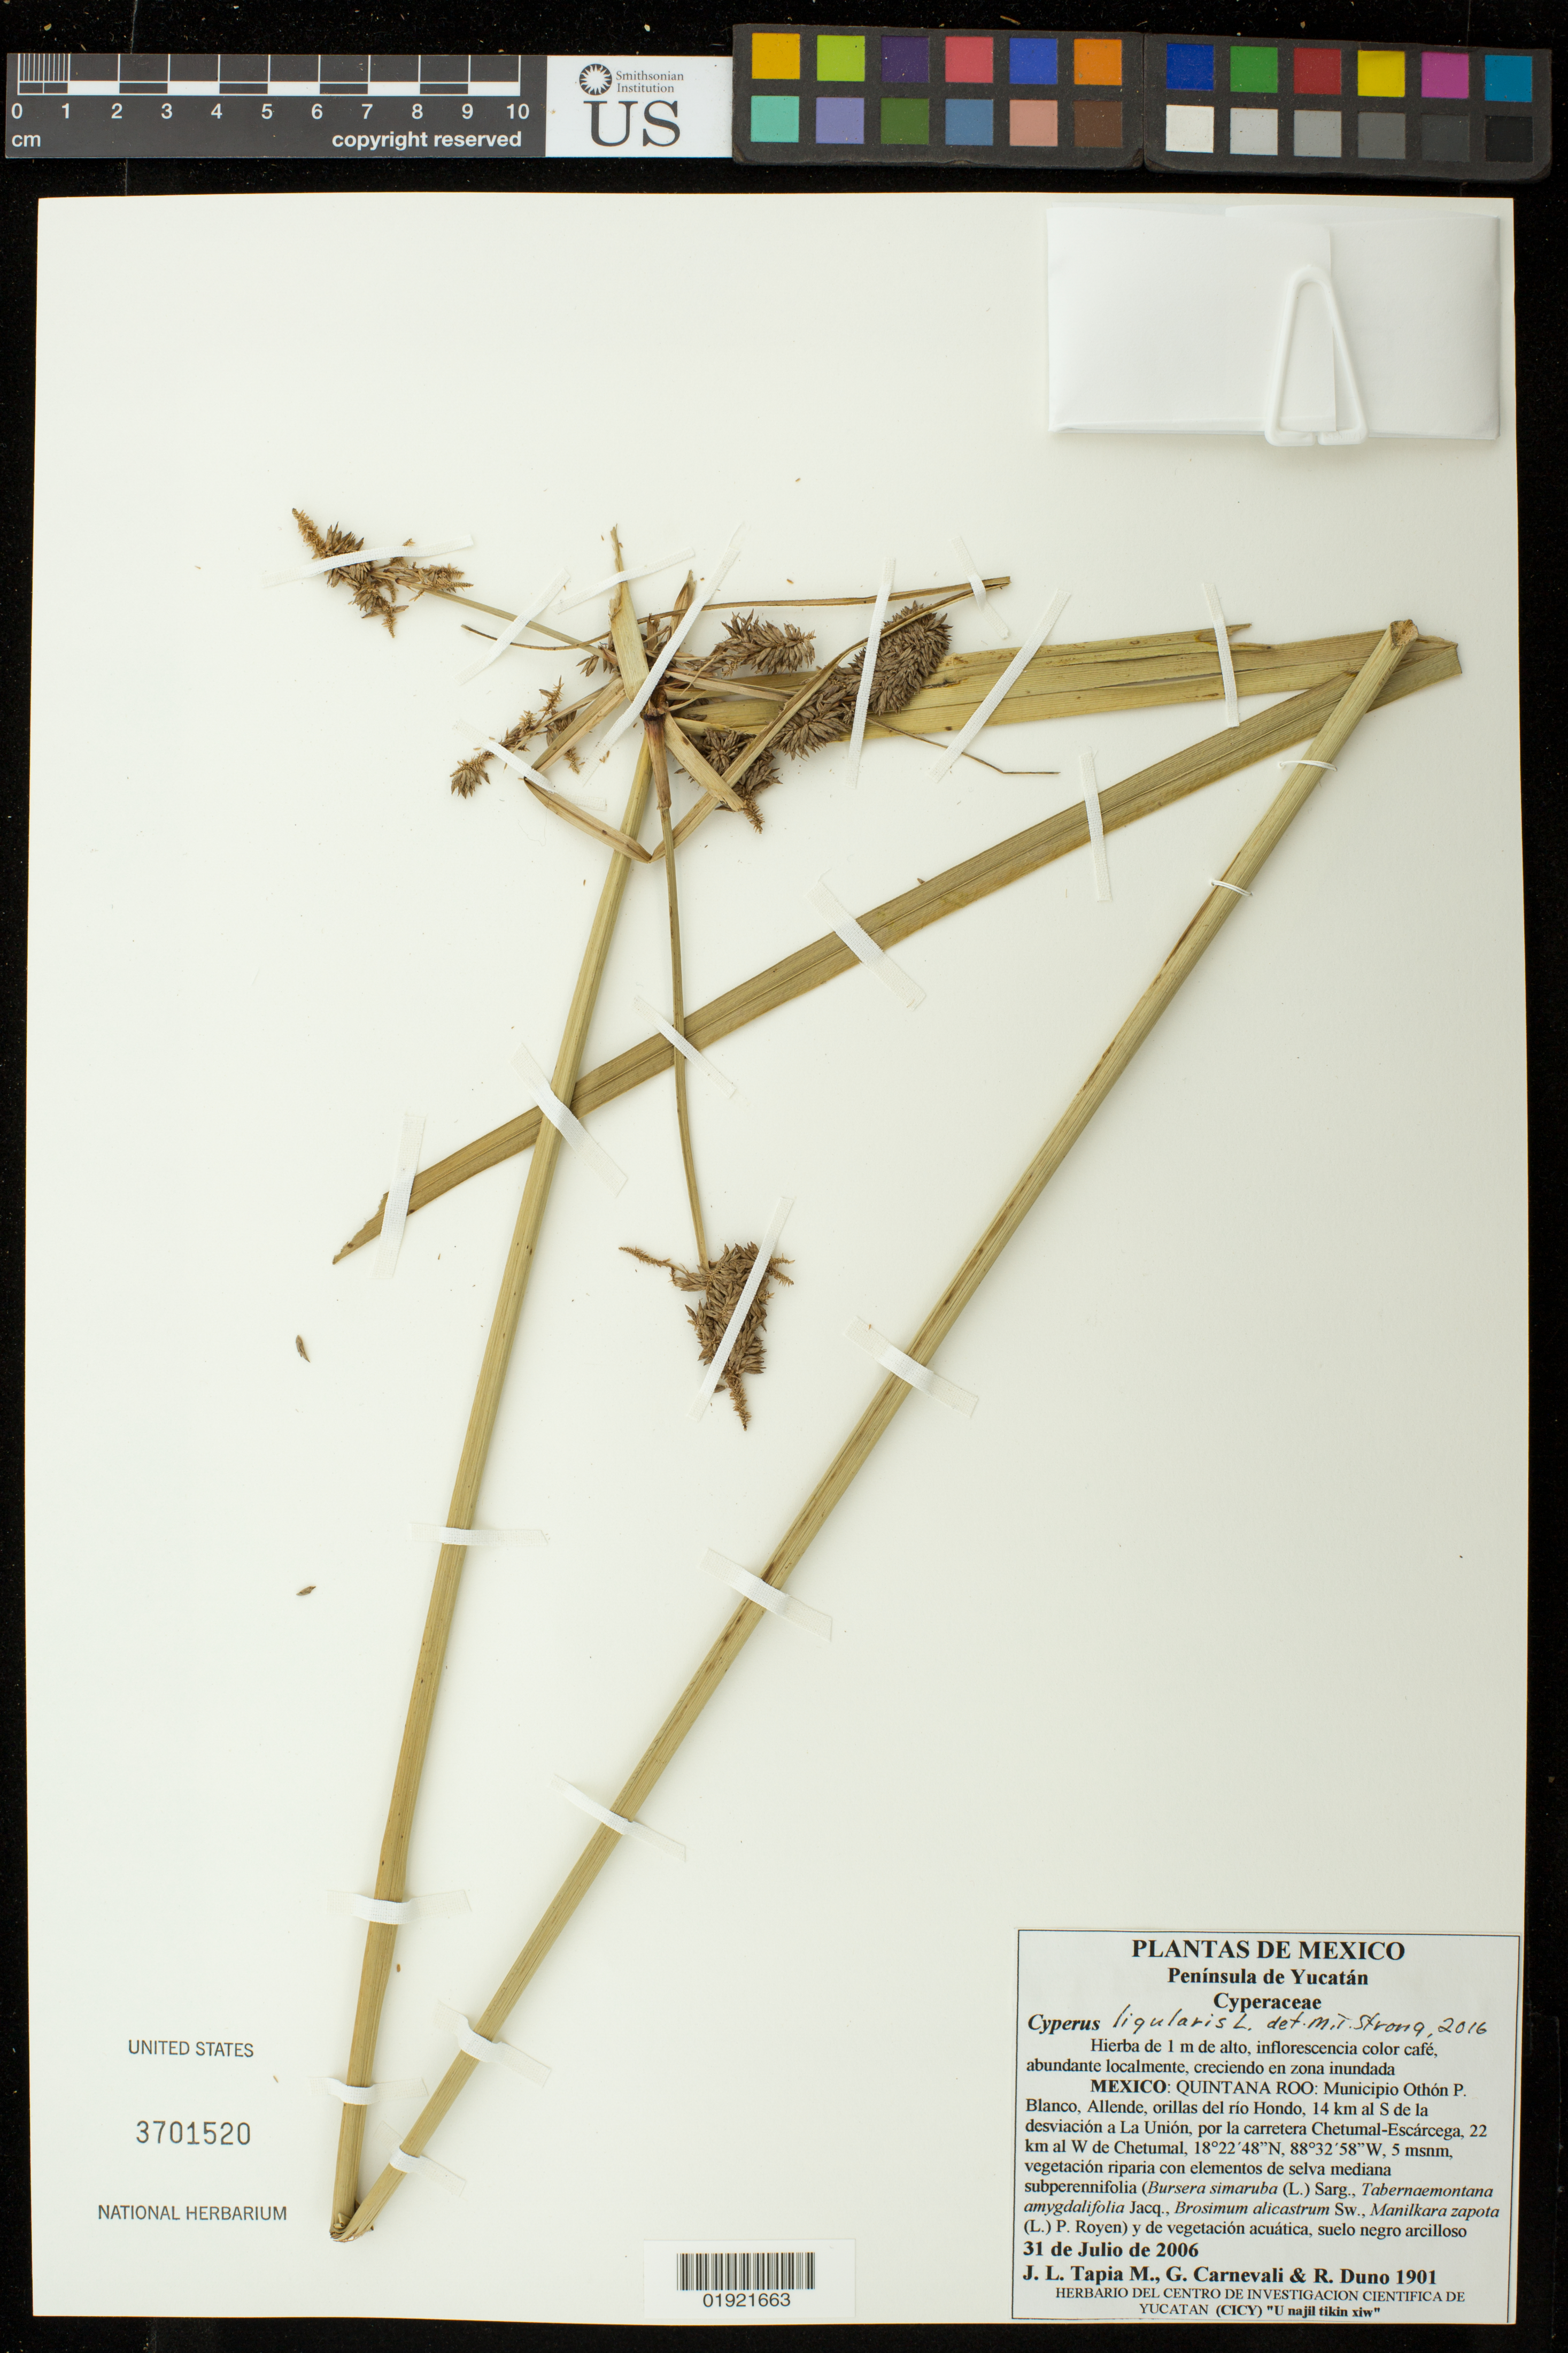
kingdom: Plantae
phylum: Tracheophyta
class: Liliopsida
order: Poales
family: Cyperaceae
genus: Cyperus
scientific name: Cyperus ligularis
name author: L.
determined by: Strong, Mark T., (BOT), Smithsonian Institution - National Museum of Natural History (UNITED STATES)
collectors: J. Tapia M., G. Carnevali & R. Duno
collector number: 1901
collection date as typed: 31 de Julio de 2006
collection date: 2006-07-31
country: Mexico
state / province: Quintana Roo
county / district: Othón P. Blanco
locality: Allende, orillas del rio Hondo, 14 km al S de la desviacion a La Union, por la carretera Chetumal-Escarcega, 22 km al W de Chetumal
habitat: vegetacion riparia con elementos de selva mediana subperennifolia y de vegetacion acuatica, suelo negro arcilloso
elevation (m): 5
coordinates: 18 22 48 N, 88 32 58 W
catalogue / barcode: US 3701520